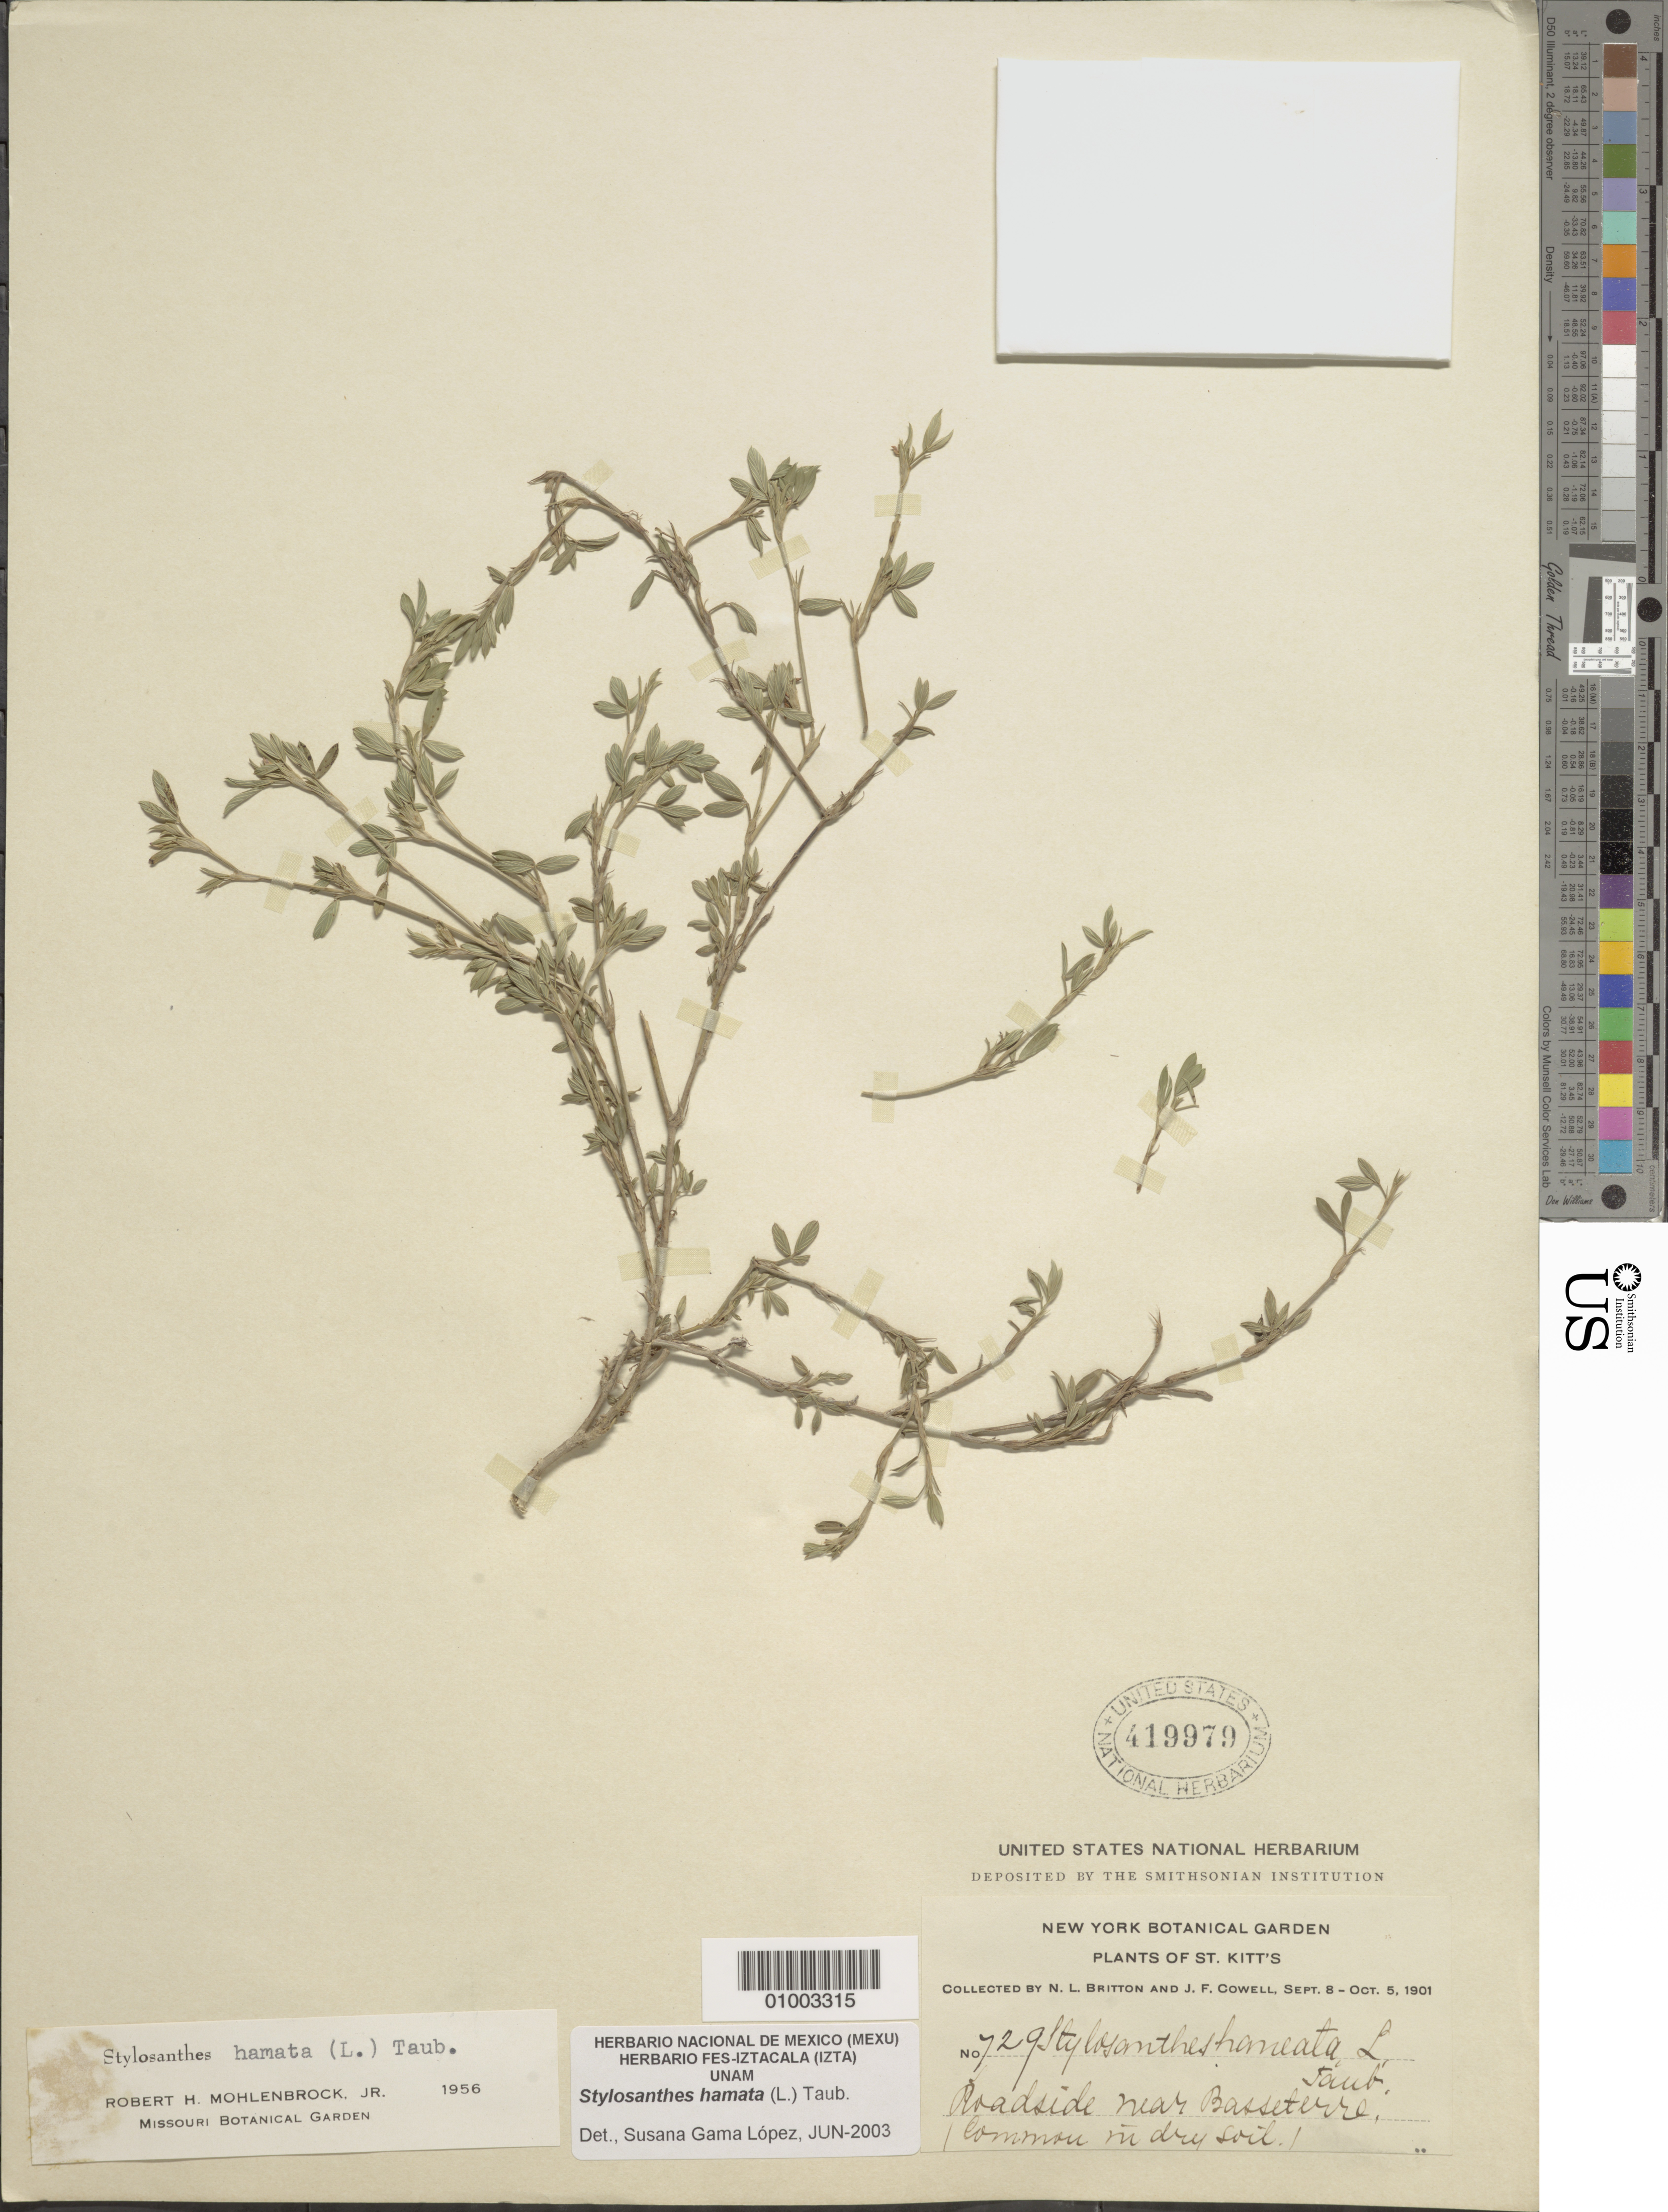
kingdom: Plantae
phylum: Tracheophyta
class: Magnoliopsida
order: Fabales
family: Fabaceae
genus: Stylosanthes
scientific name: Stylosanthes hamata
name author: (L.) Taub.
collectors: N. Britton & J. F. Cowell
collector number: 729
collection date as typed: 08 Sep 1901 to 05 Oct 1901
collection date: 1901-09-08/1901-10-05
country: St. Christopher-Nevis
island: St. Christopher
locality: Roadside near Basseterre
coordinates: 0 N, 0 E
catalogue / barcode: US 419970